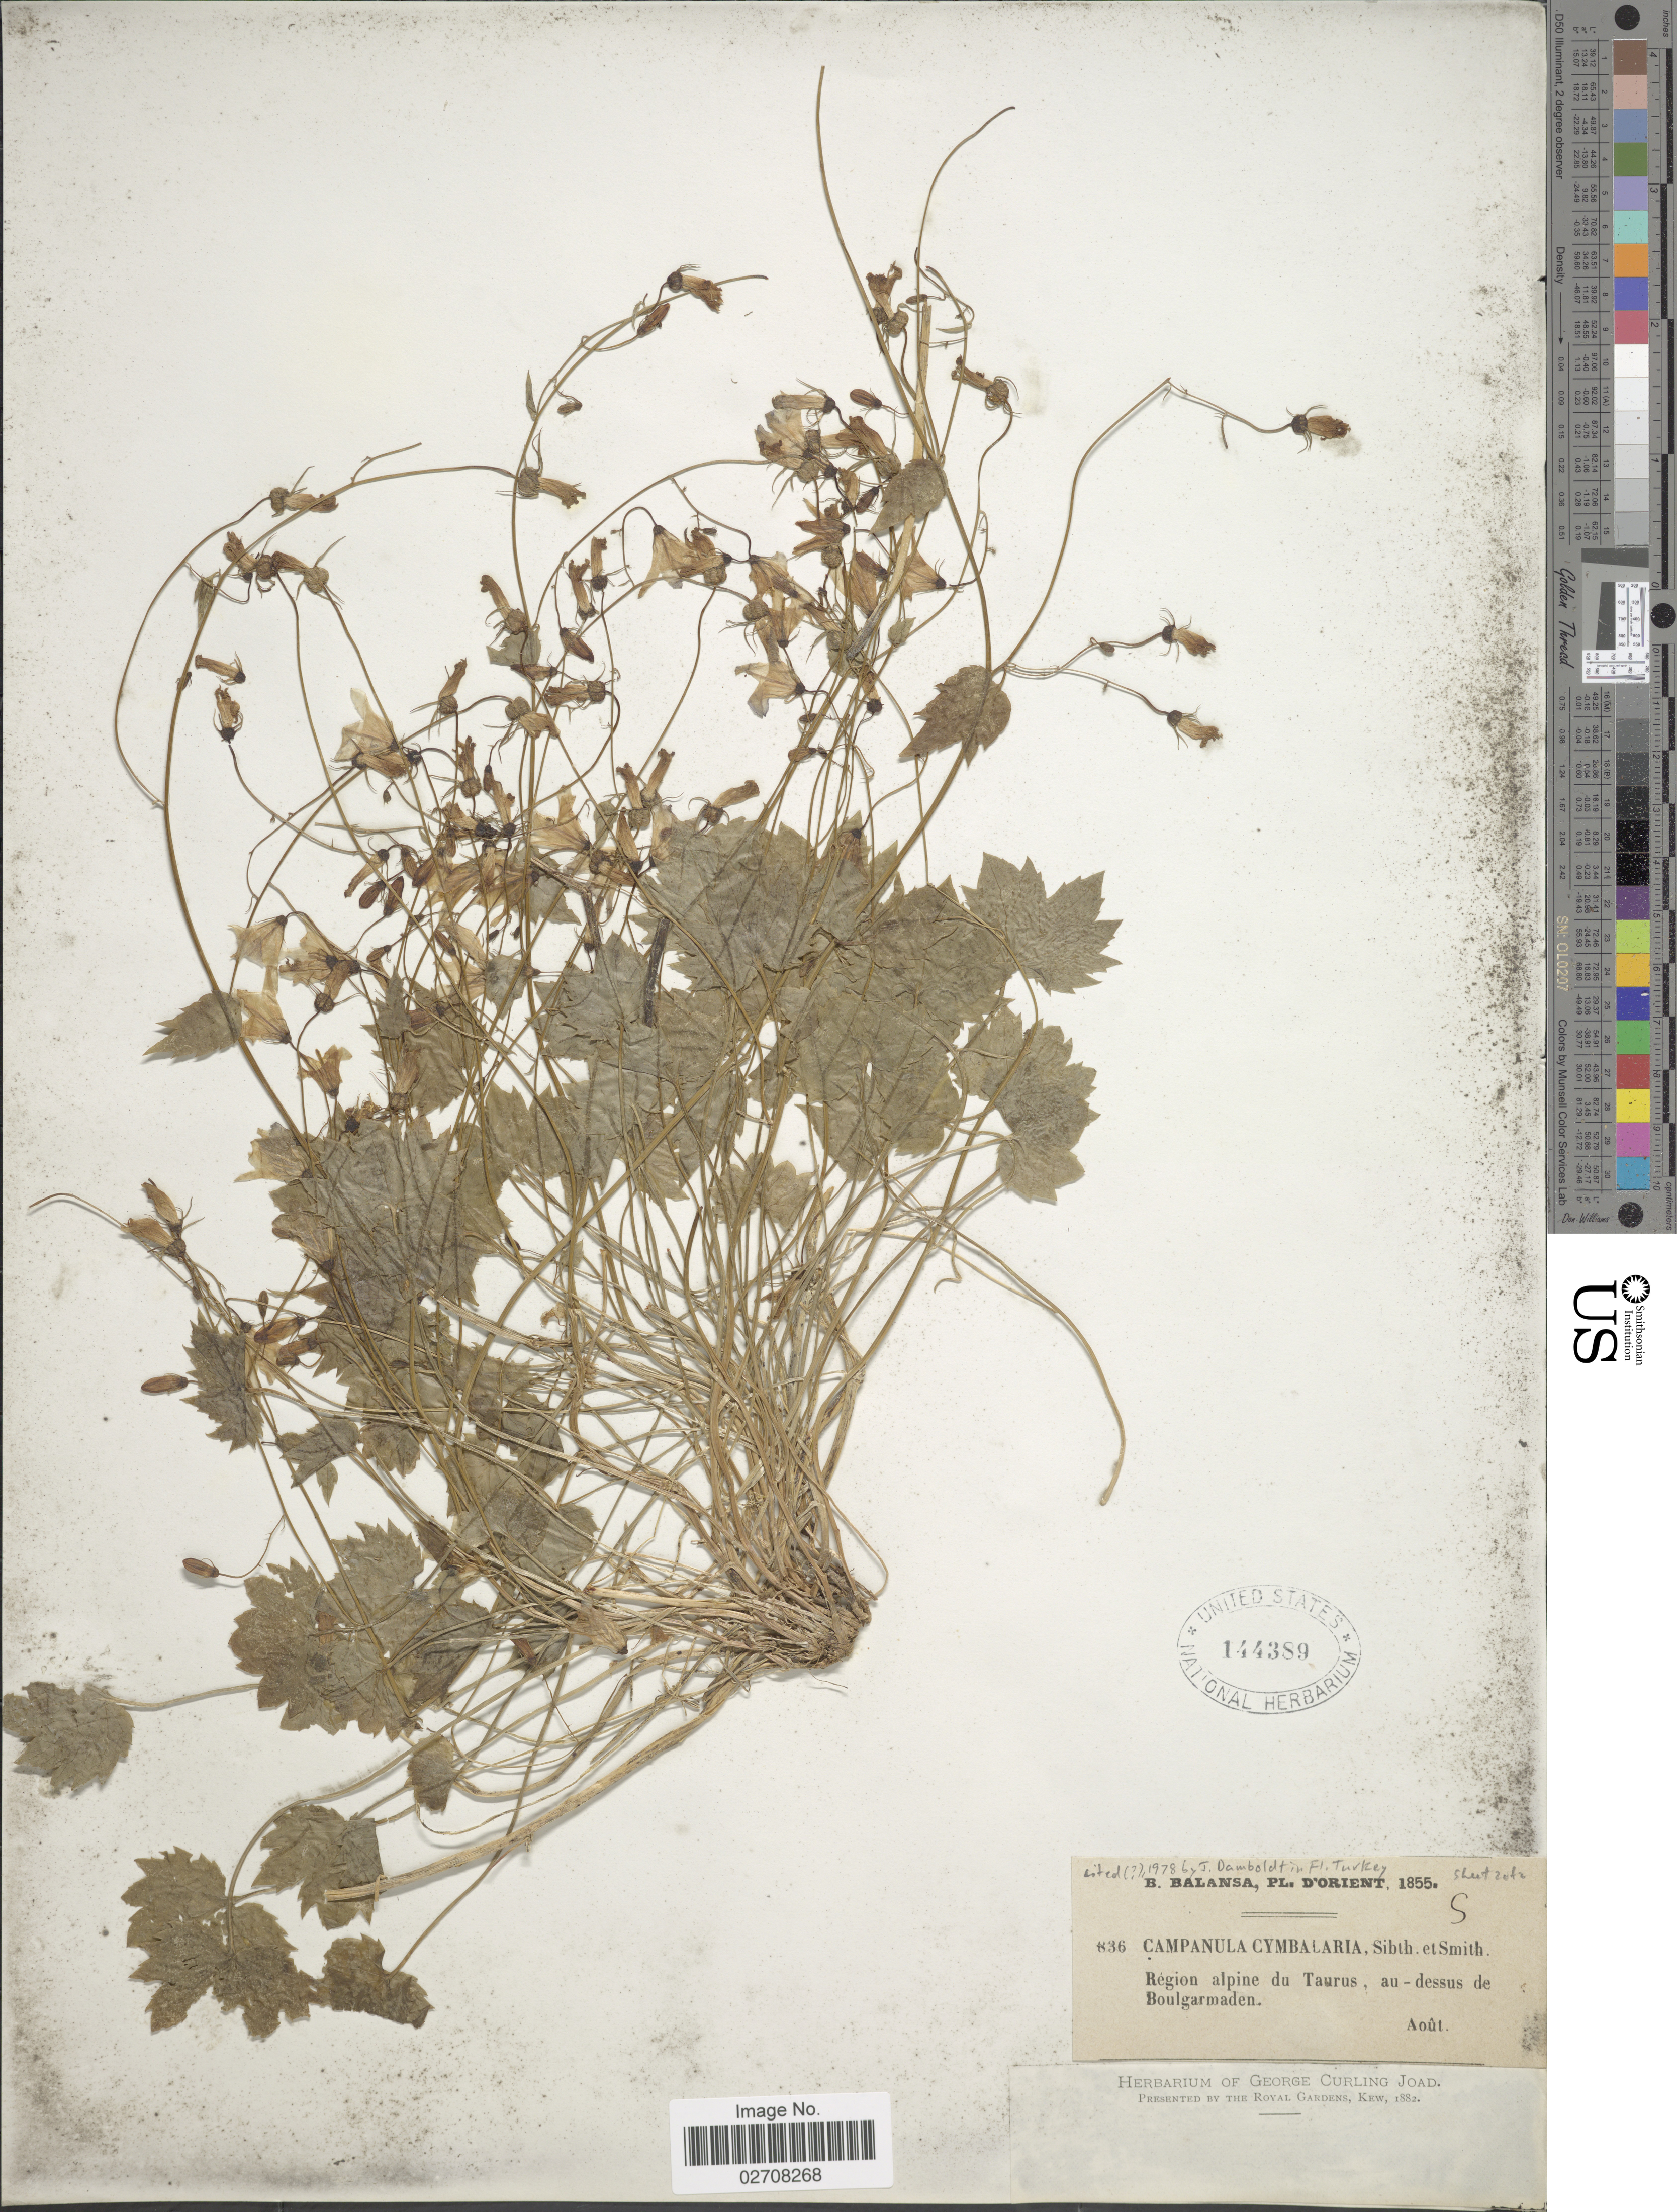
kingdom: Plantae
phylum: Tracheophyta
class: Magnoliopsida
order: Asterales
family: Campanulaceae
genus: Campanula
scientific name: Campanula cymbalaria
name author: Sm.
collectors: B. Balansa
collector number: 836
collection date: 1855-08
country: Turkey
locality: D'Orient. Region alpine du Taurus au-dessus de Boulgarmaden.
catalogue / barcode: US 144389